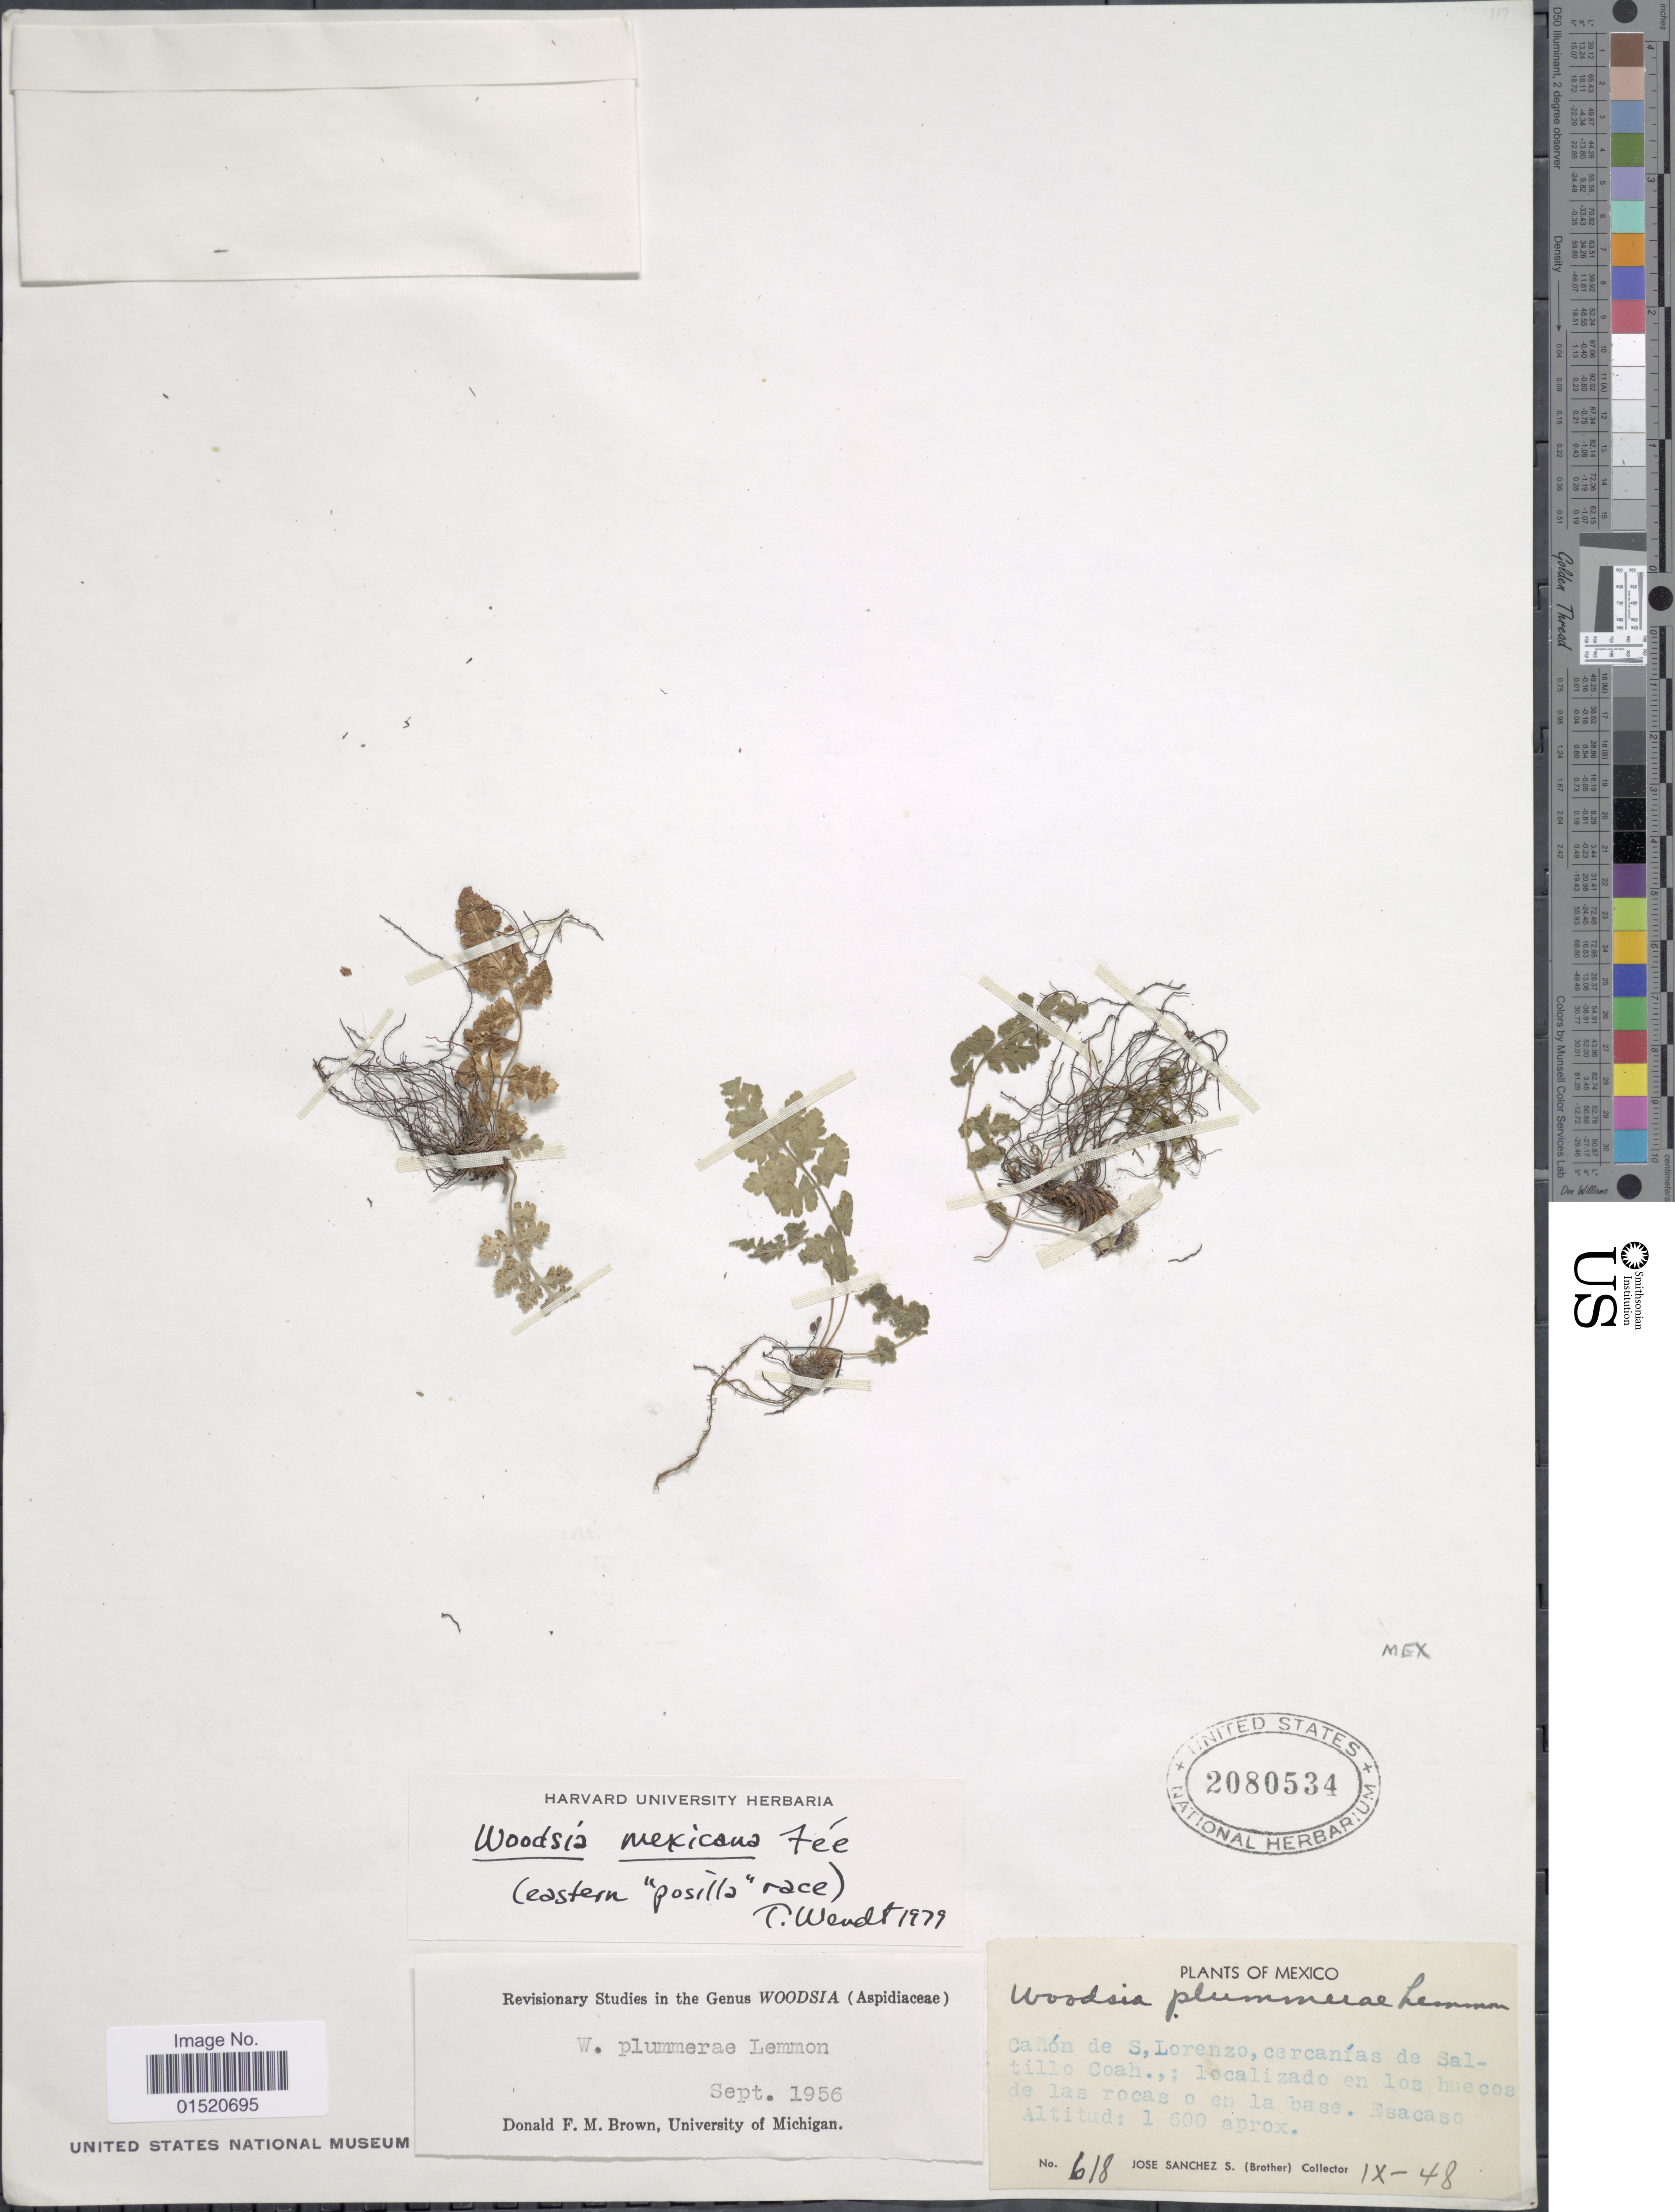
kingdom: Plantae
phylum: Tracheophyta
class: Polypodiopsida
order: Polypodiales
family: Woodsiaceae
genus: Woodsia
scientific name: Woodsia mexicana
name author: Fée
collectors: J. Sanchez S.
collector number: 618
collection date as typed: Transcribed d/m/y: /9/48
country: Mexico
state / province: Coahuila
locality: Canón de S. Lorenzo, cercanías de Saltillo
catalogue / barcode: US 2080534